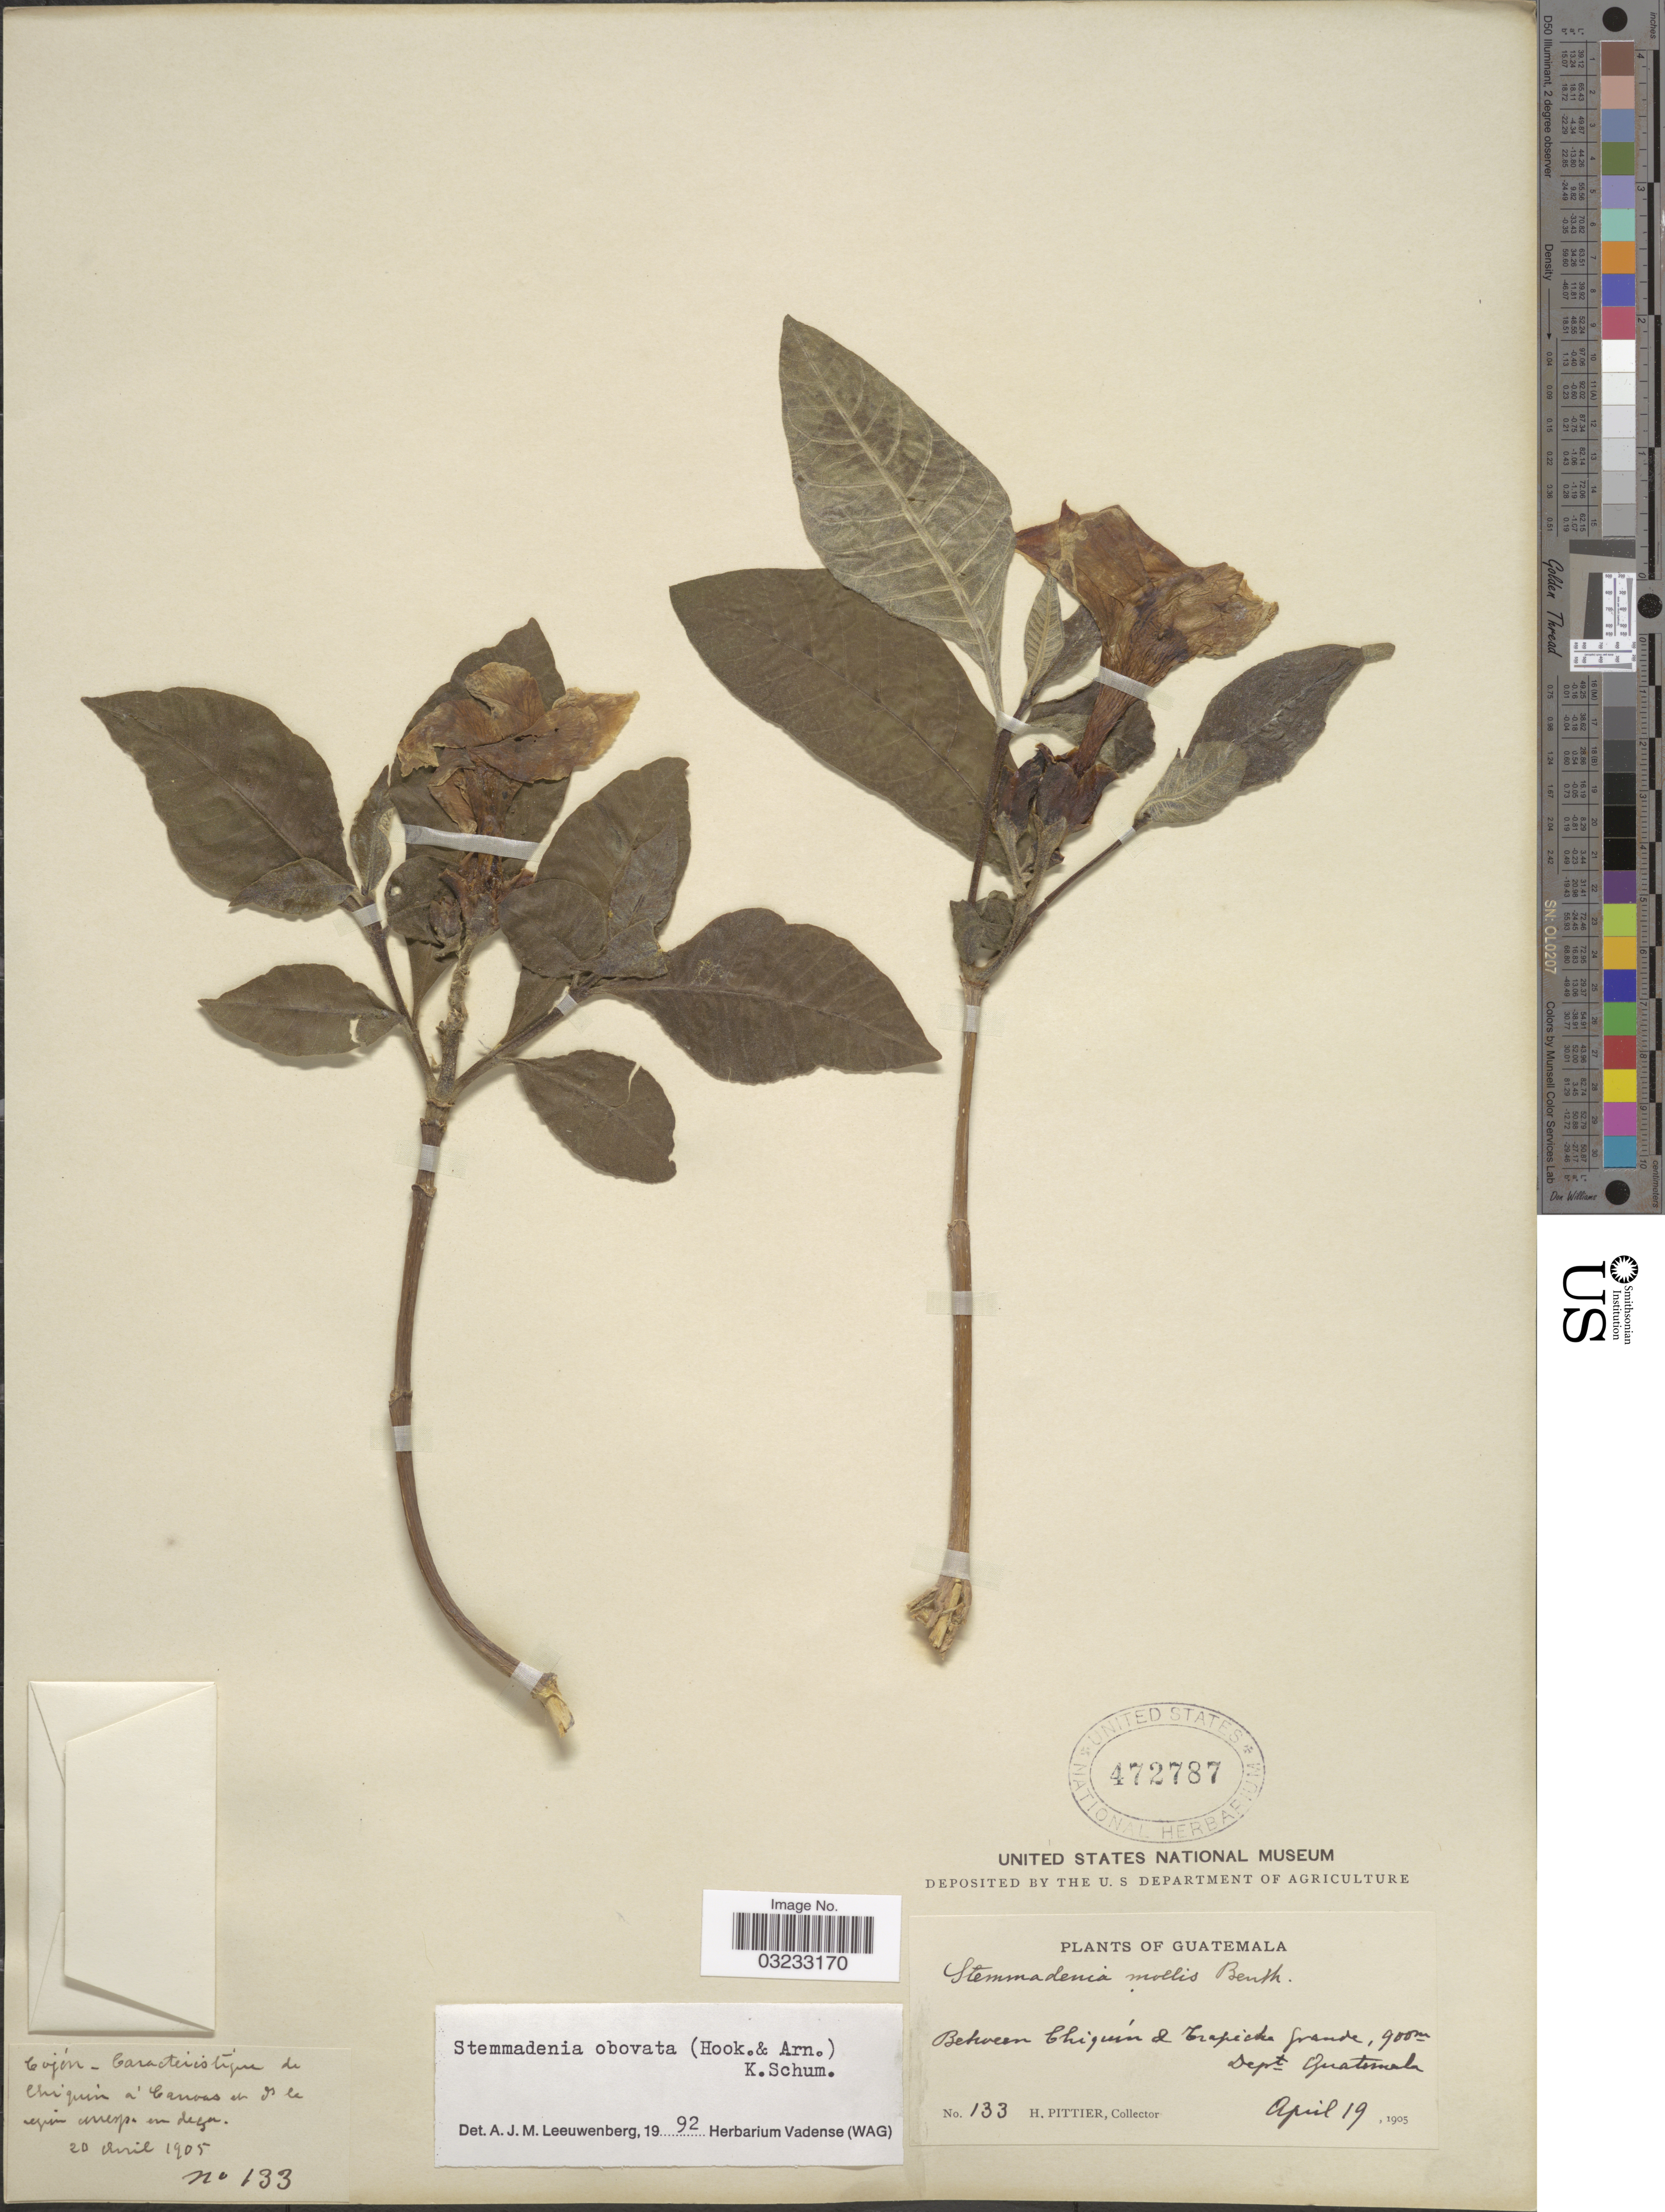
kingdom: Plantae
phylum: Tracheophyta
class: Magnoliopsida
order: Gentianales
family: Apocynaceae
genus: Stemmadenia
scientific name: Stemmadenia obovata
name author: (Hook. & Arn.) K. Schum.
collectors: H. F. Pittier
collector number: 133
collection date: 1905-04-19/1905-04-20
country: Guatemala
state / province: Guatemala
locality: Between Chiquín & Trapiche Grande. Dept. Guatemala. Chiquin Canoas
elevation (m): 900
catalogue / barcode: US 472787